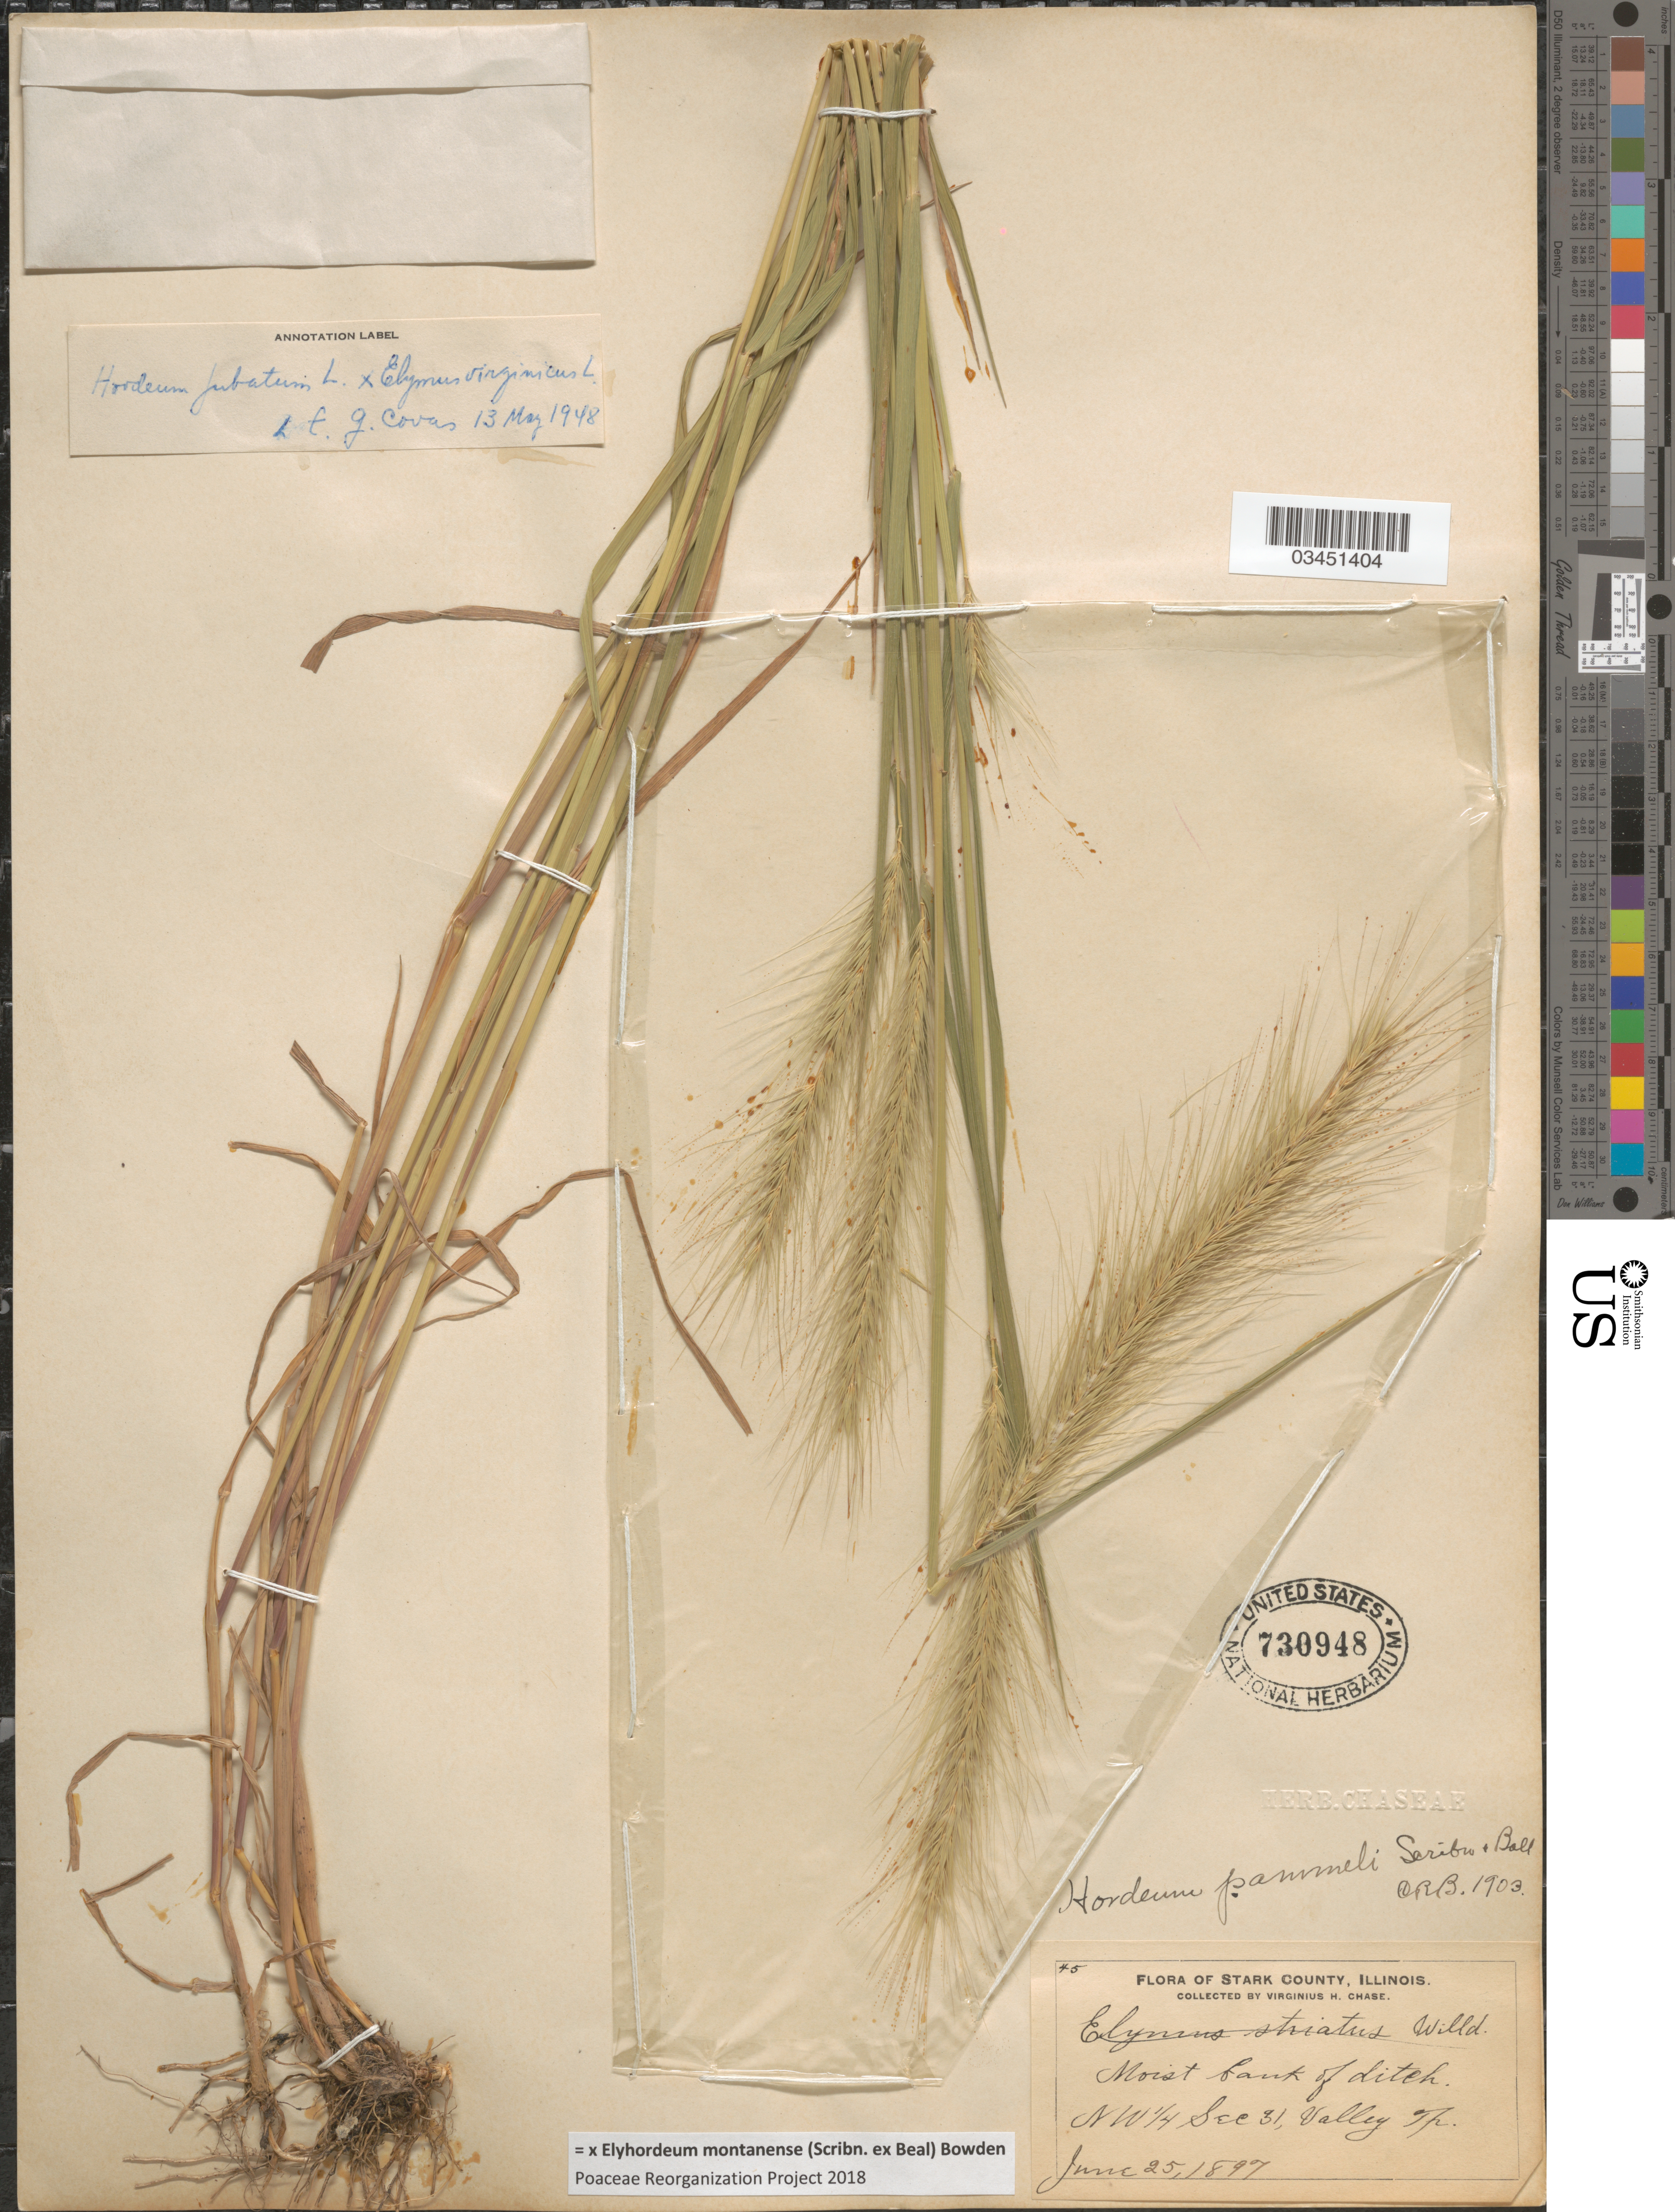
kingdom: Plantae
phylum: Tracheophyta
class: Liliopsida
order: Poales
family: Poaceae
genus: Elyhordeum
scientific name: x Elyhordeum montanense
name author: (Scribn. ex W.J. Beal) Bowden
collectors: V. H. Chase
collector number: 45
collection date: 1897-06-25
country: United States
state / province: Illinois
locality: Stark County. Moist bank of ditch. NW 1/4 Sec. 31, Valley Tp.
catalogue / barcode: US 730948